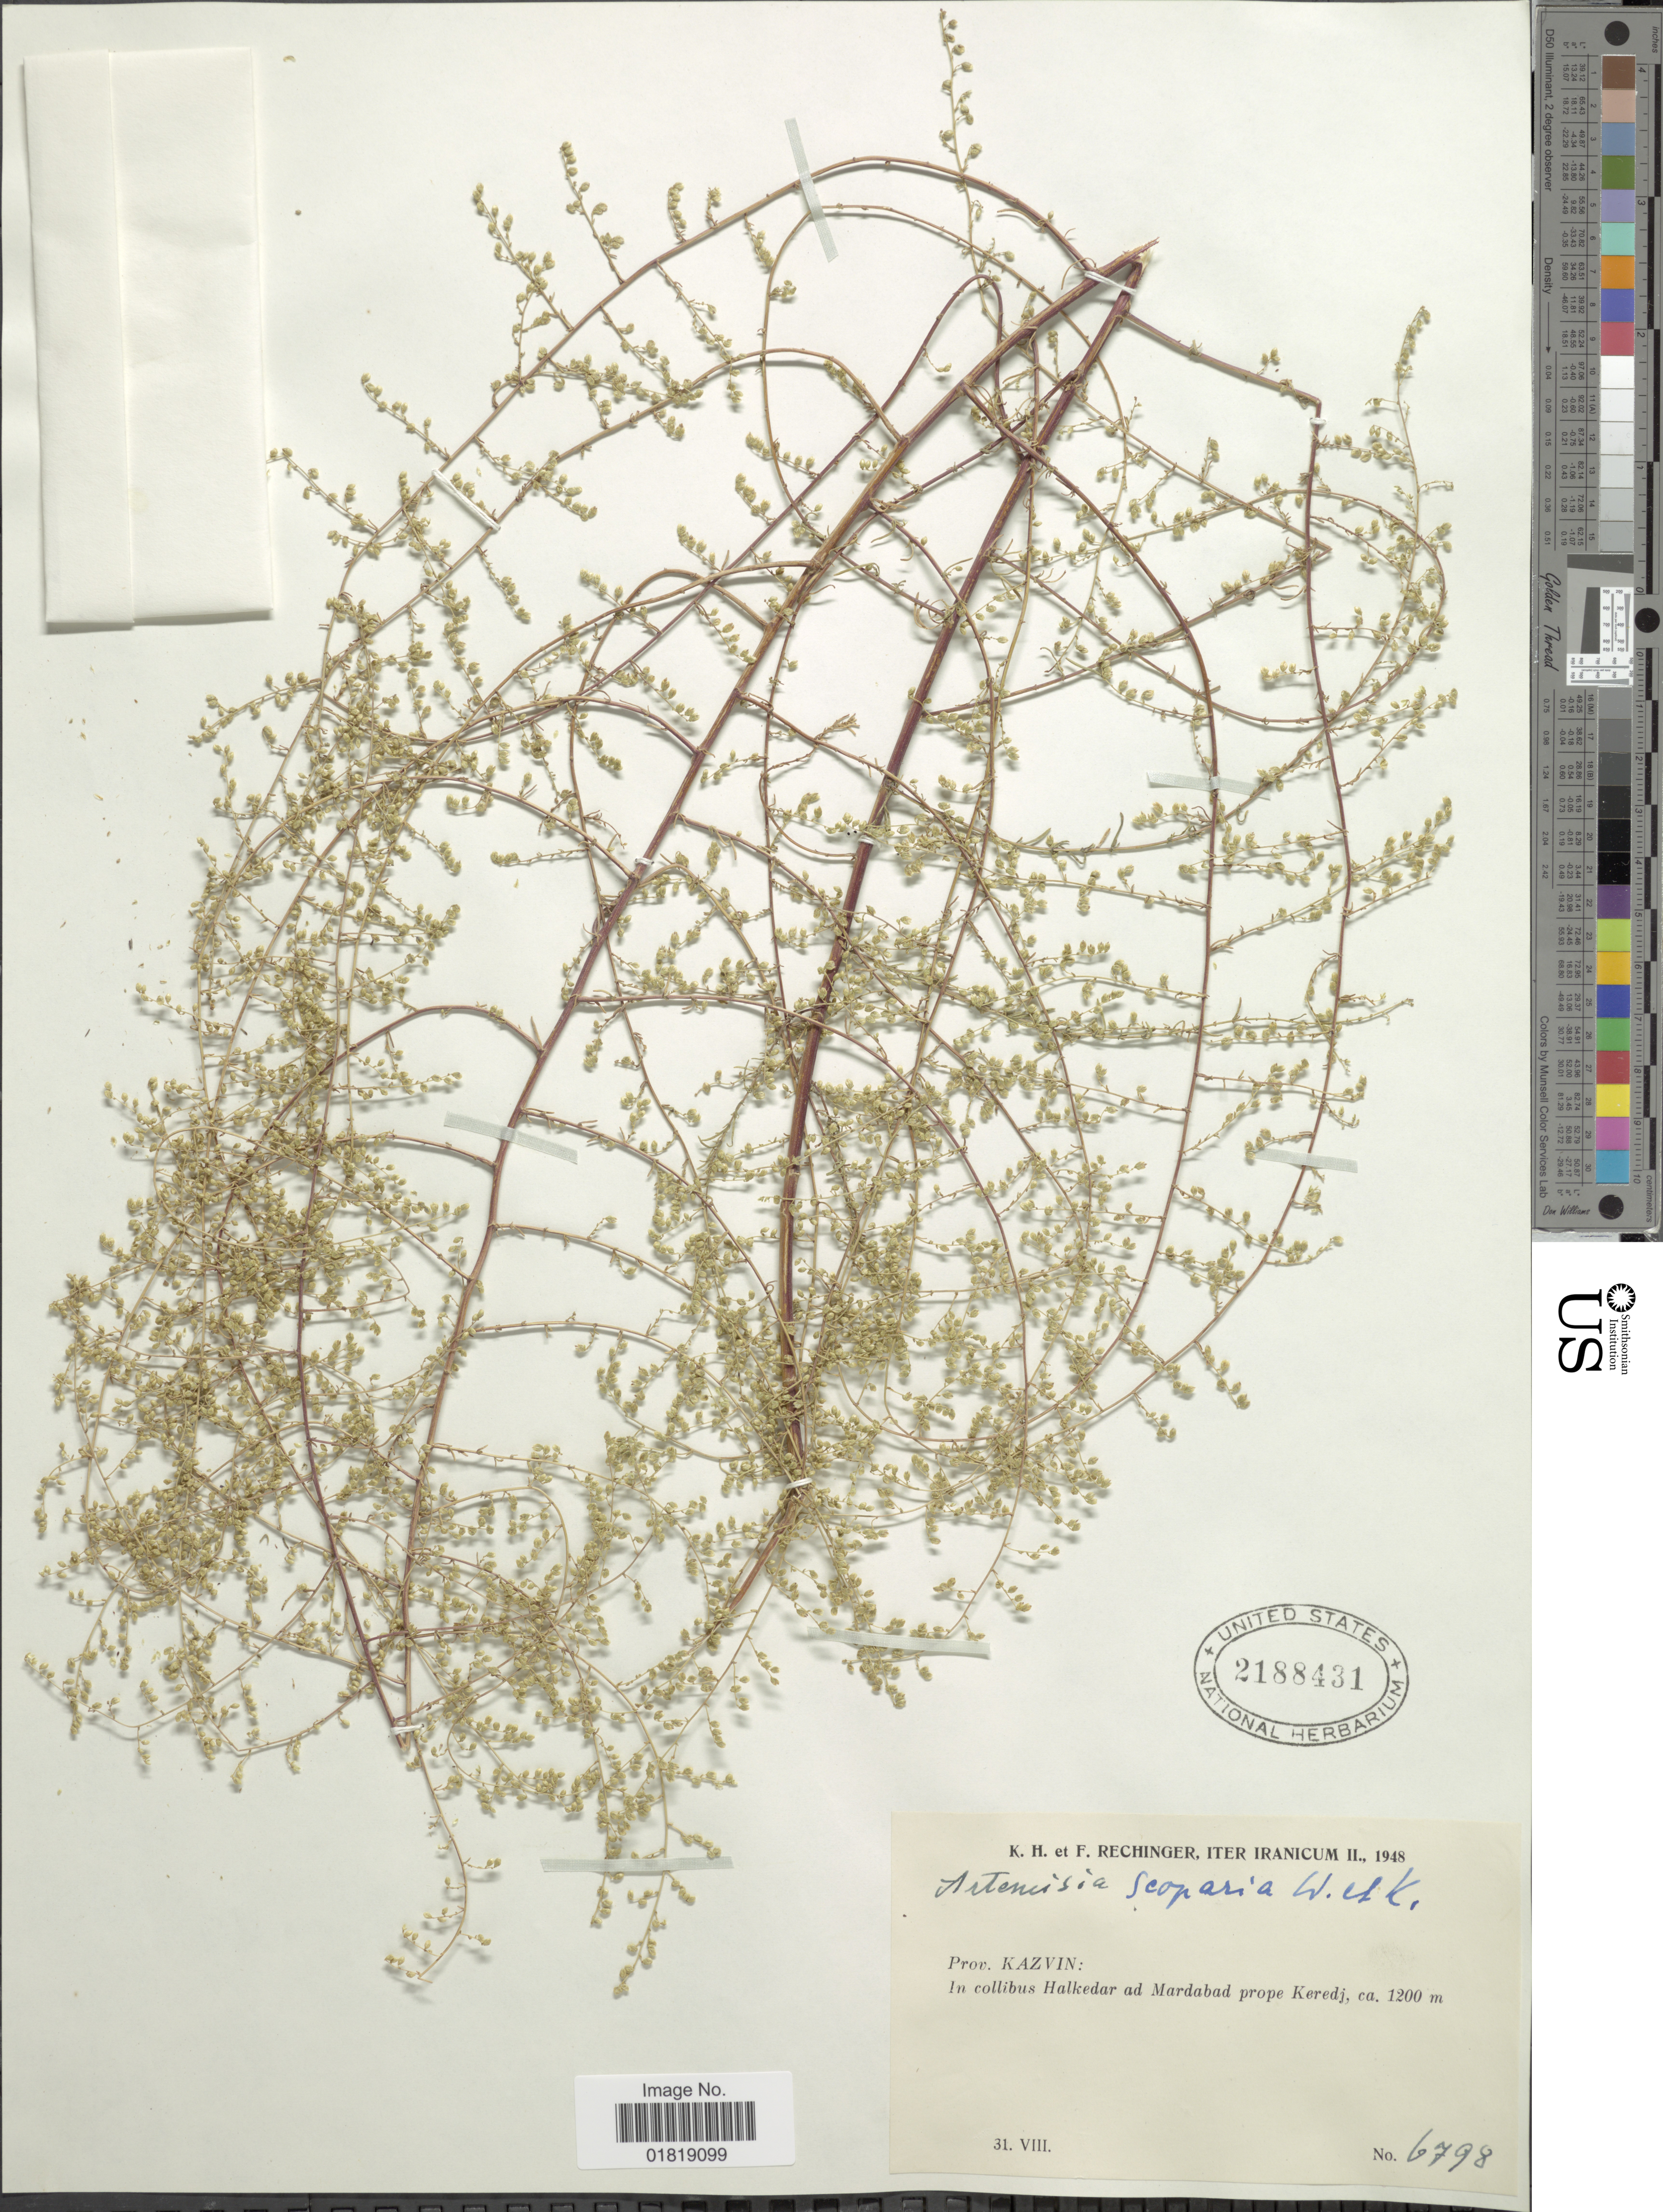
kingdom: Plantae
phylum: Tracheophyta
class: Magnoliopsida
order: Asterales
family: Asteraceae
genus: Artemisia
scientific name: Artemisia scoparia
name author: Waldst. & Kit.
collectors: K. H. Rechinger & F. Rechinger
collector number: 6798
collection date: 1948-08-31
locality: Prov. Kazvin: in collibus Halkedar ad Mardabad prope Keredj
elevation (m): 1200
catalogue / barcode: US 2188431